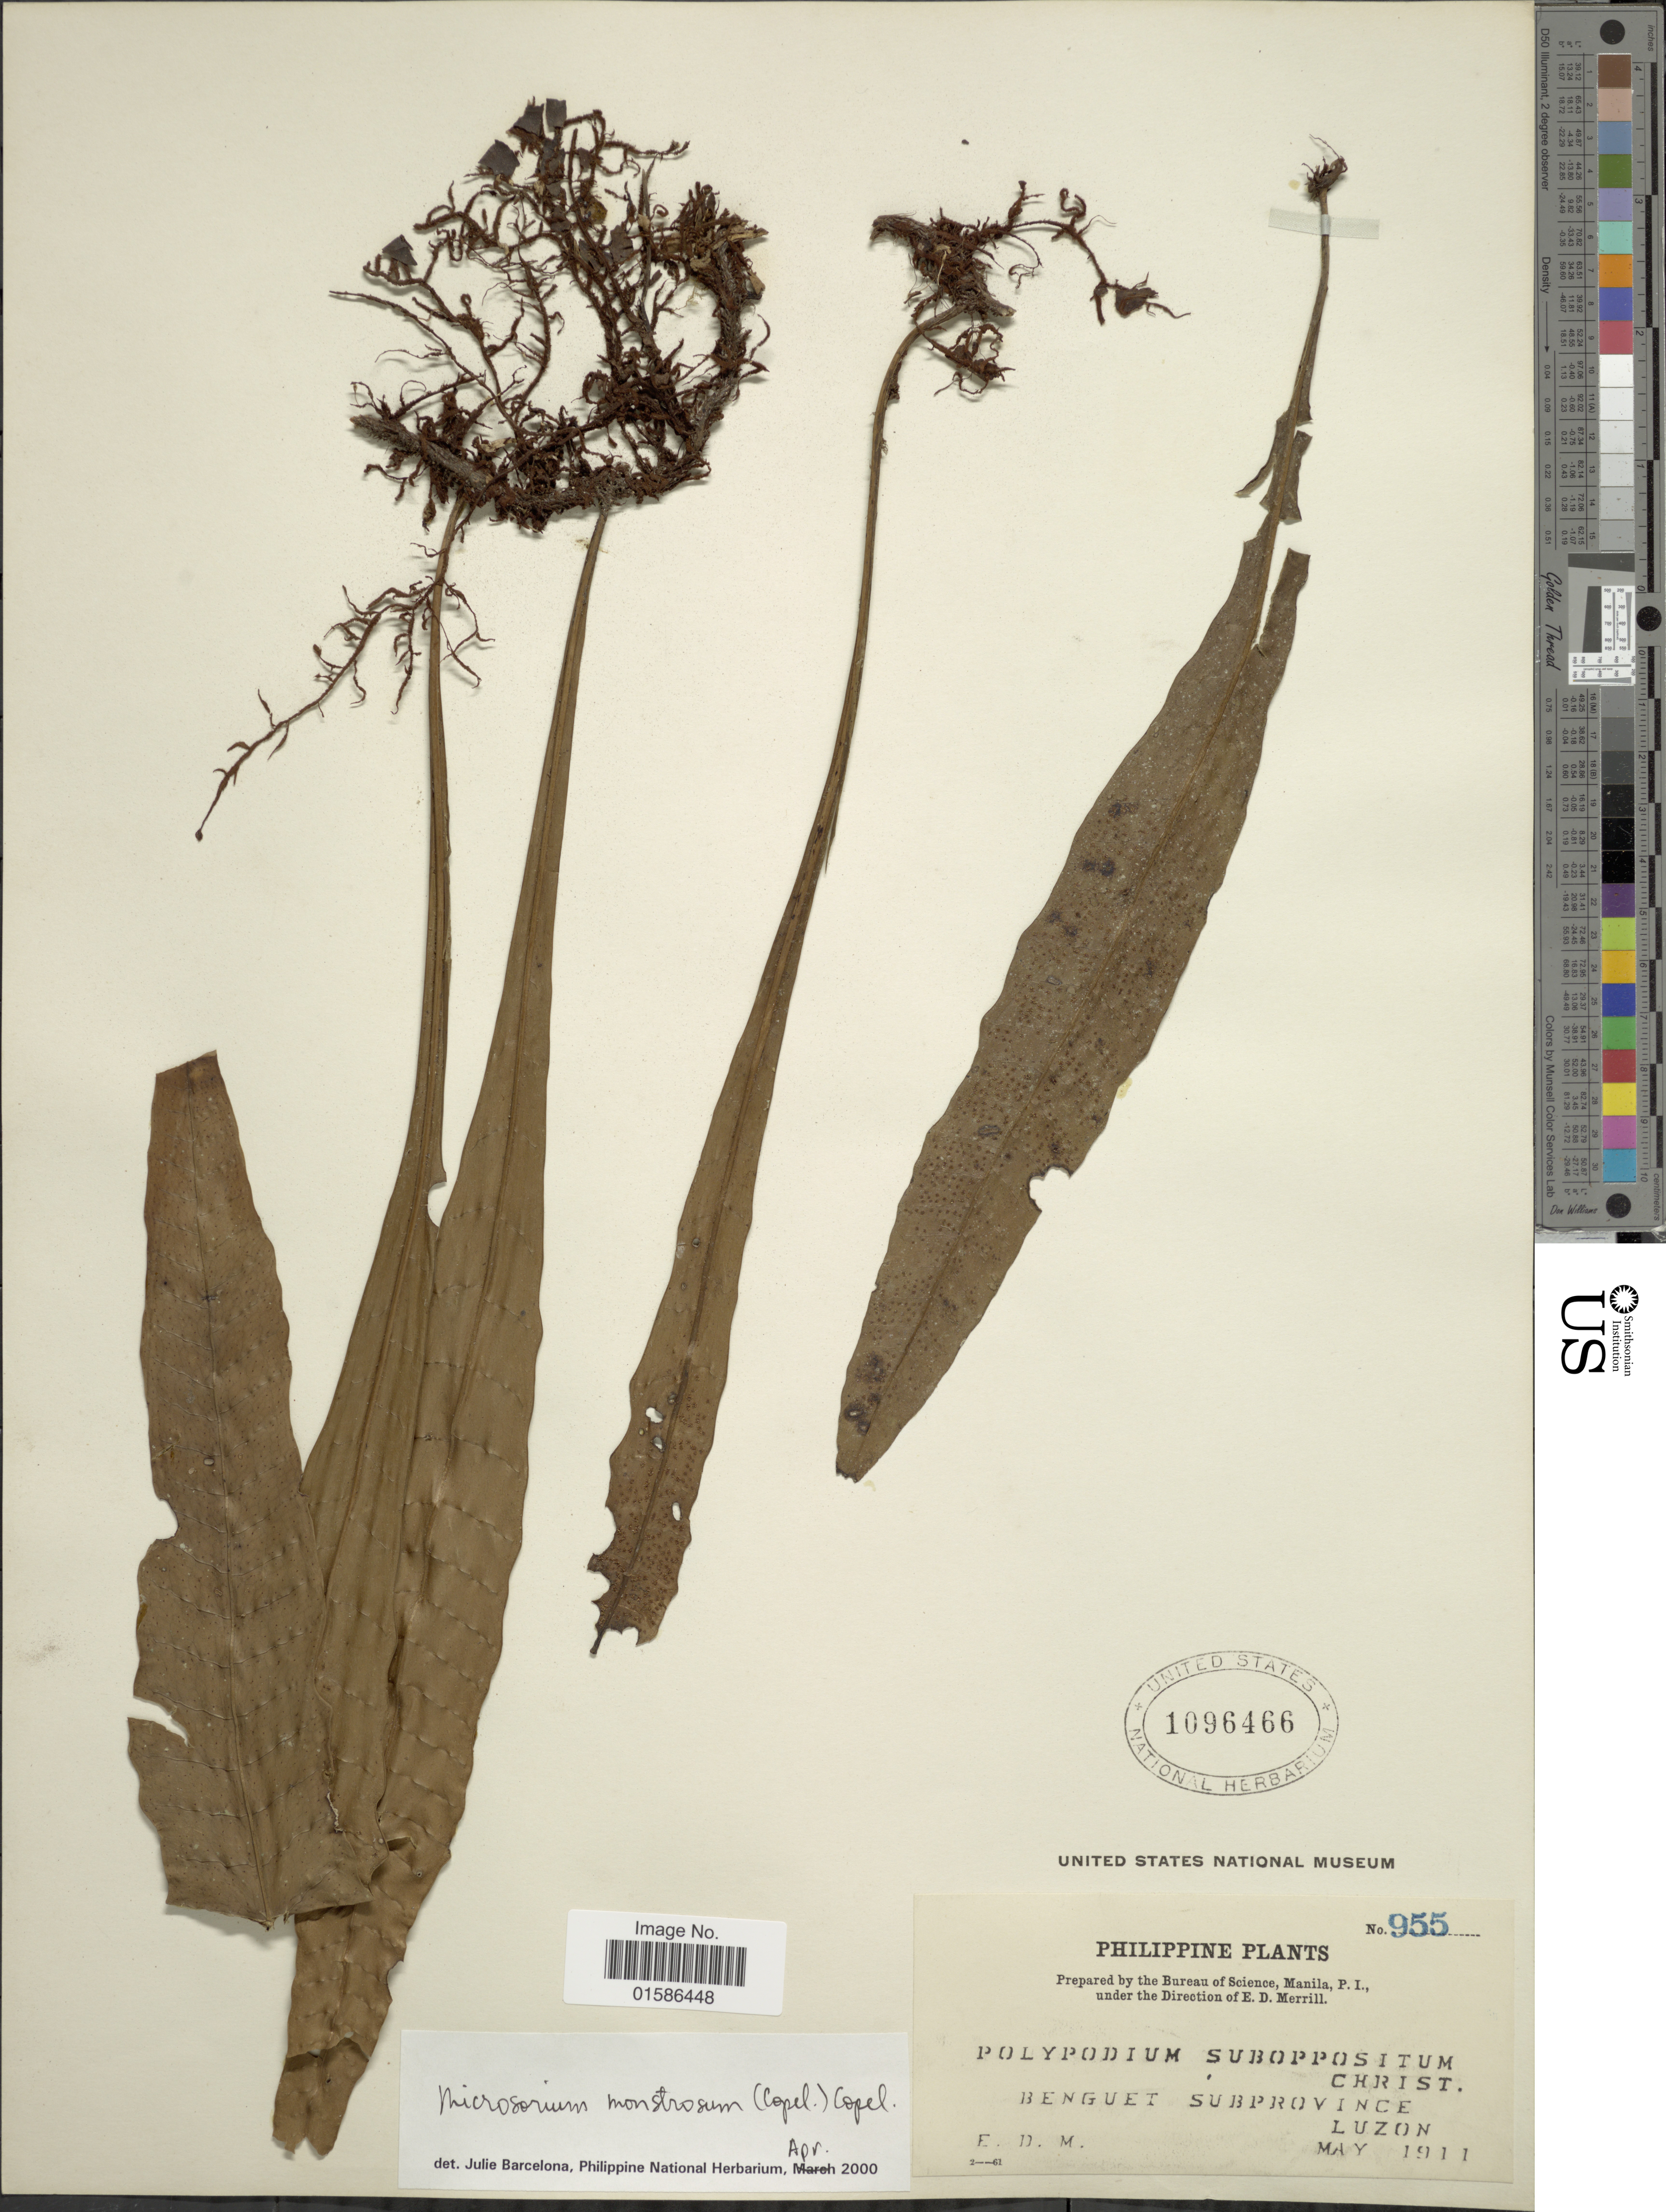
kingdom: Plantae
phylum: Tracheophyta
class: Polypodiopsida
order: Polypodiales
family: Polypodiaceae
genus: Microsorum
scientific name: Microsorum monstrosum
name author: (Copel.) Copel.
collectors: E. D. Merrill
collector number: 955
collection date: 1911-05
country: Philippines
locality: Benguet Subprovince, Luzon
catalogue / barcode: US 1096466